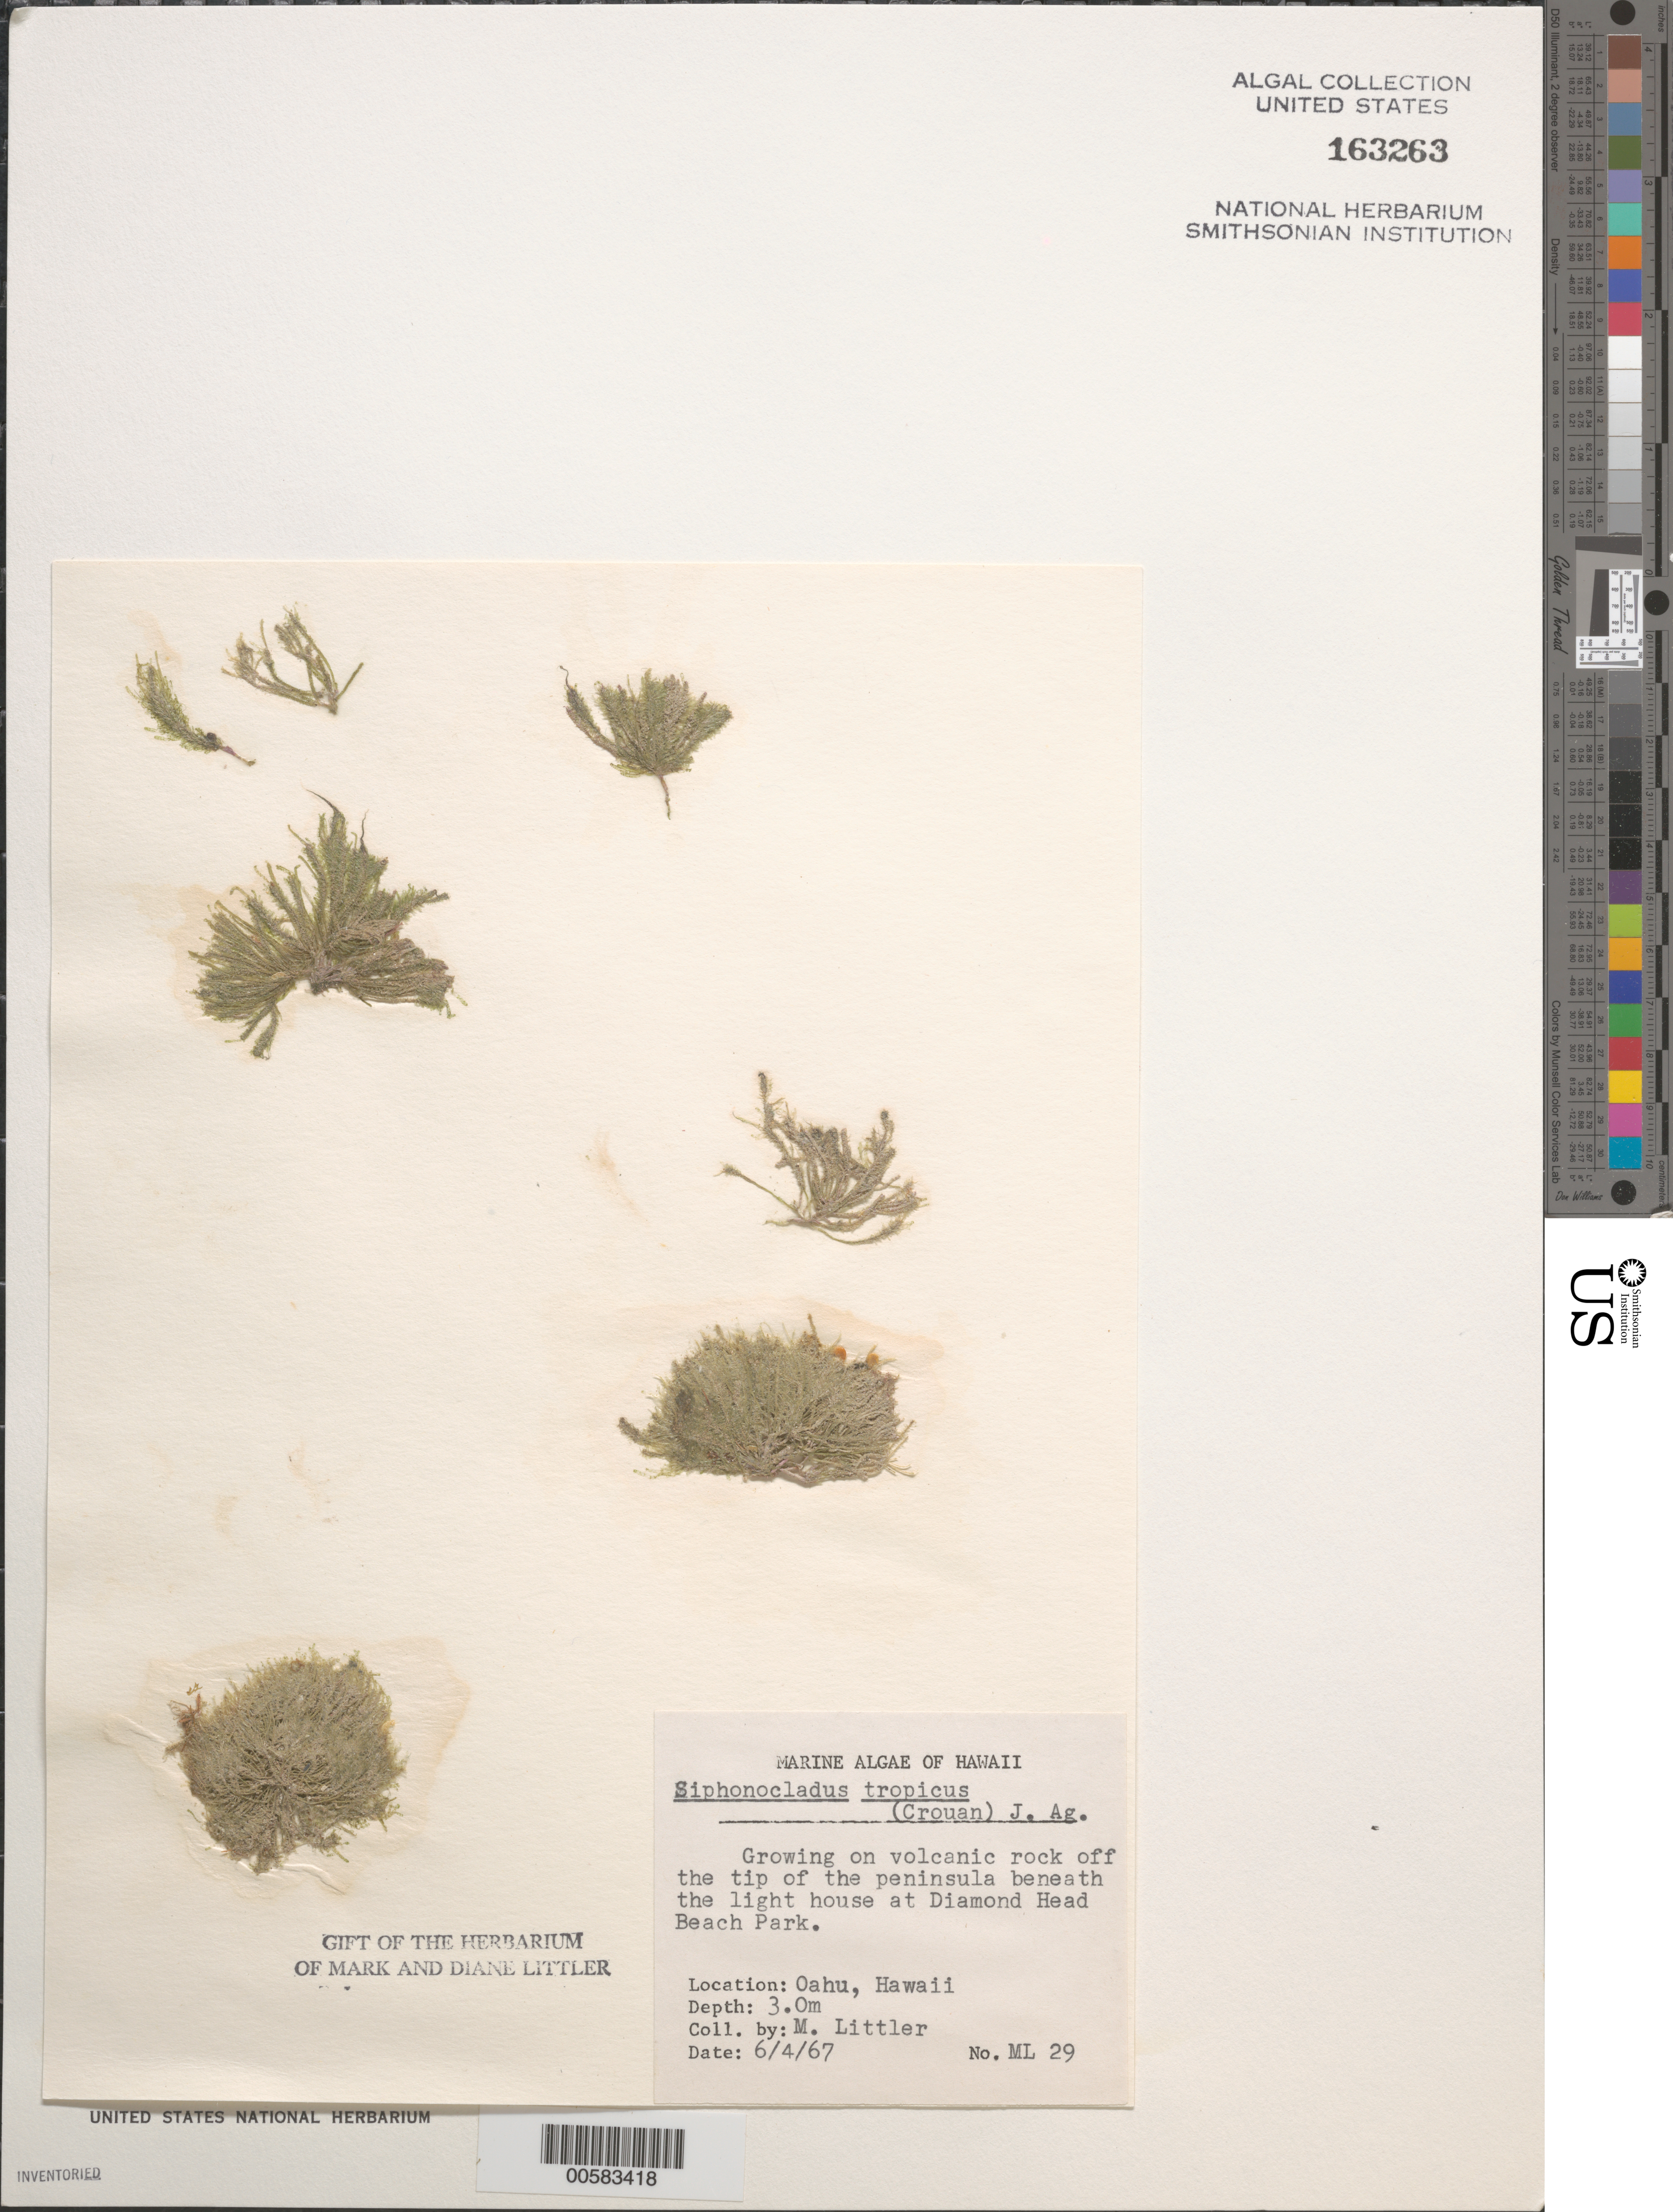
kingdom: Plantae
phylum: Chlorophyta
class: Ulvophyceae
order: Siphonocladales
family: Siphonocladaceae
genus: Siphonocladus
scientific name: Siphonocladus tropicus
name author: (P. Crouan & H. Crouan) J. Agardh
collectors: M. M. Littler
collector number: ML 29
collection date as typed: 04 Jun 1967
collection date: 1967-06-04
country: United States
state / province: Hawaii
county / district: Honolulu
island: Oahu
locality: Diamond Head Beach Park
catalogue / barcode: US 163263